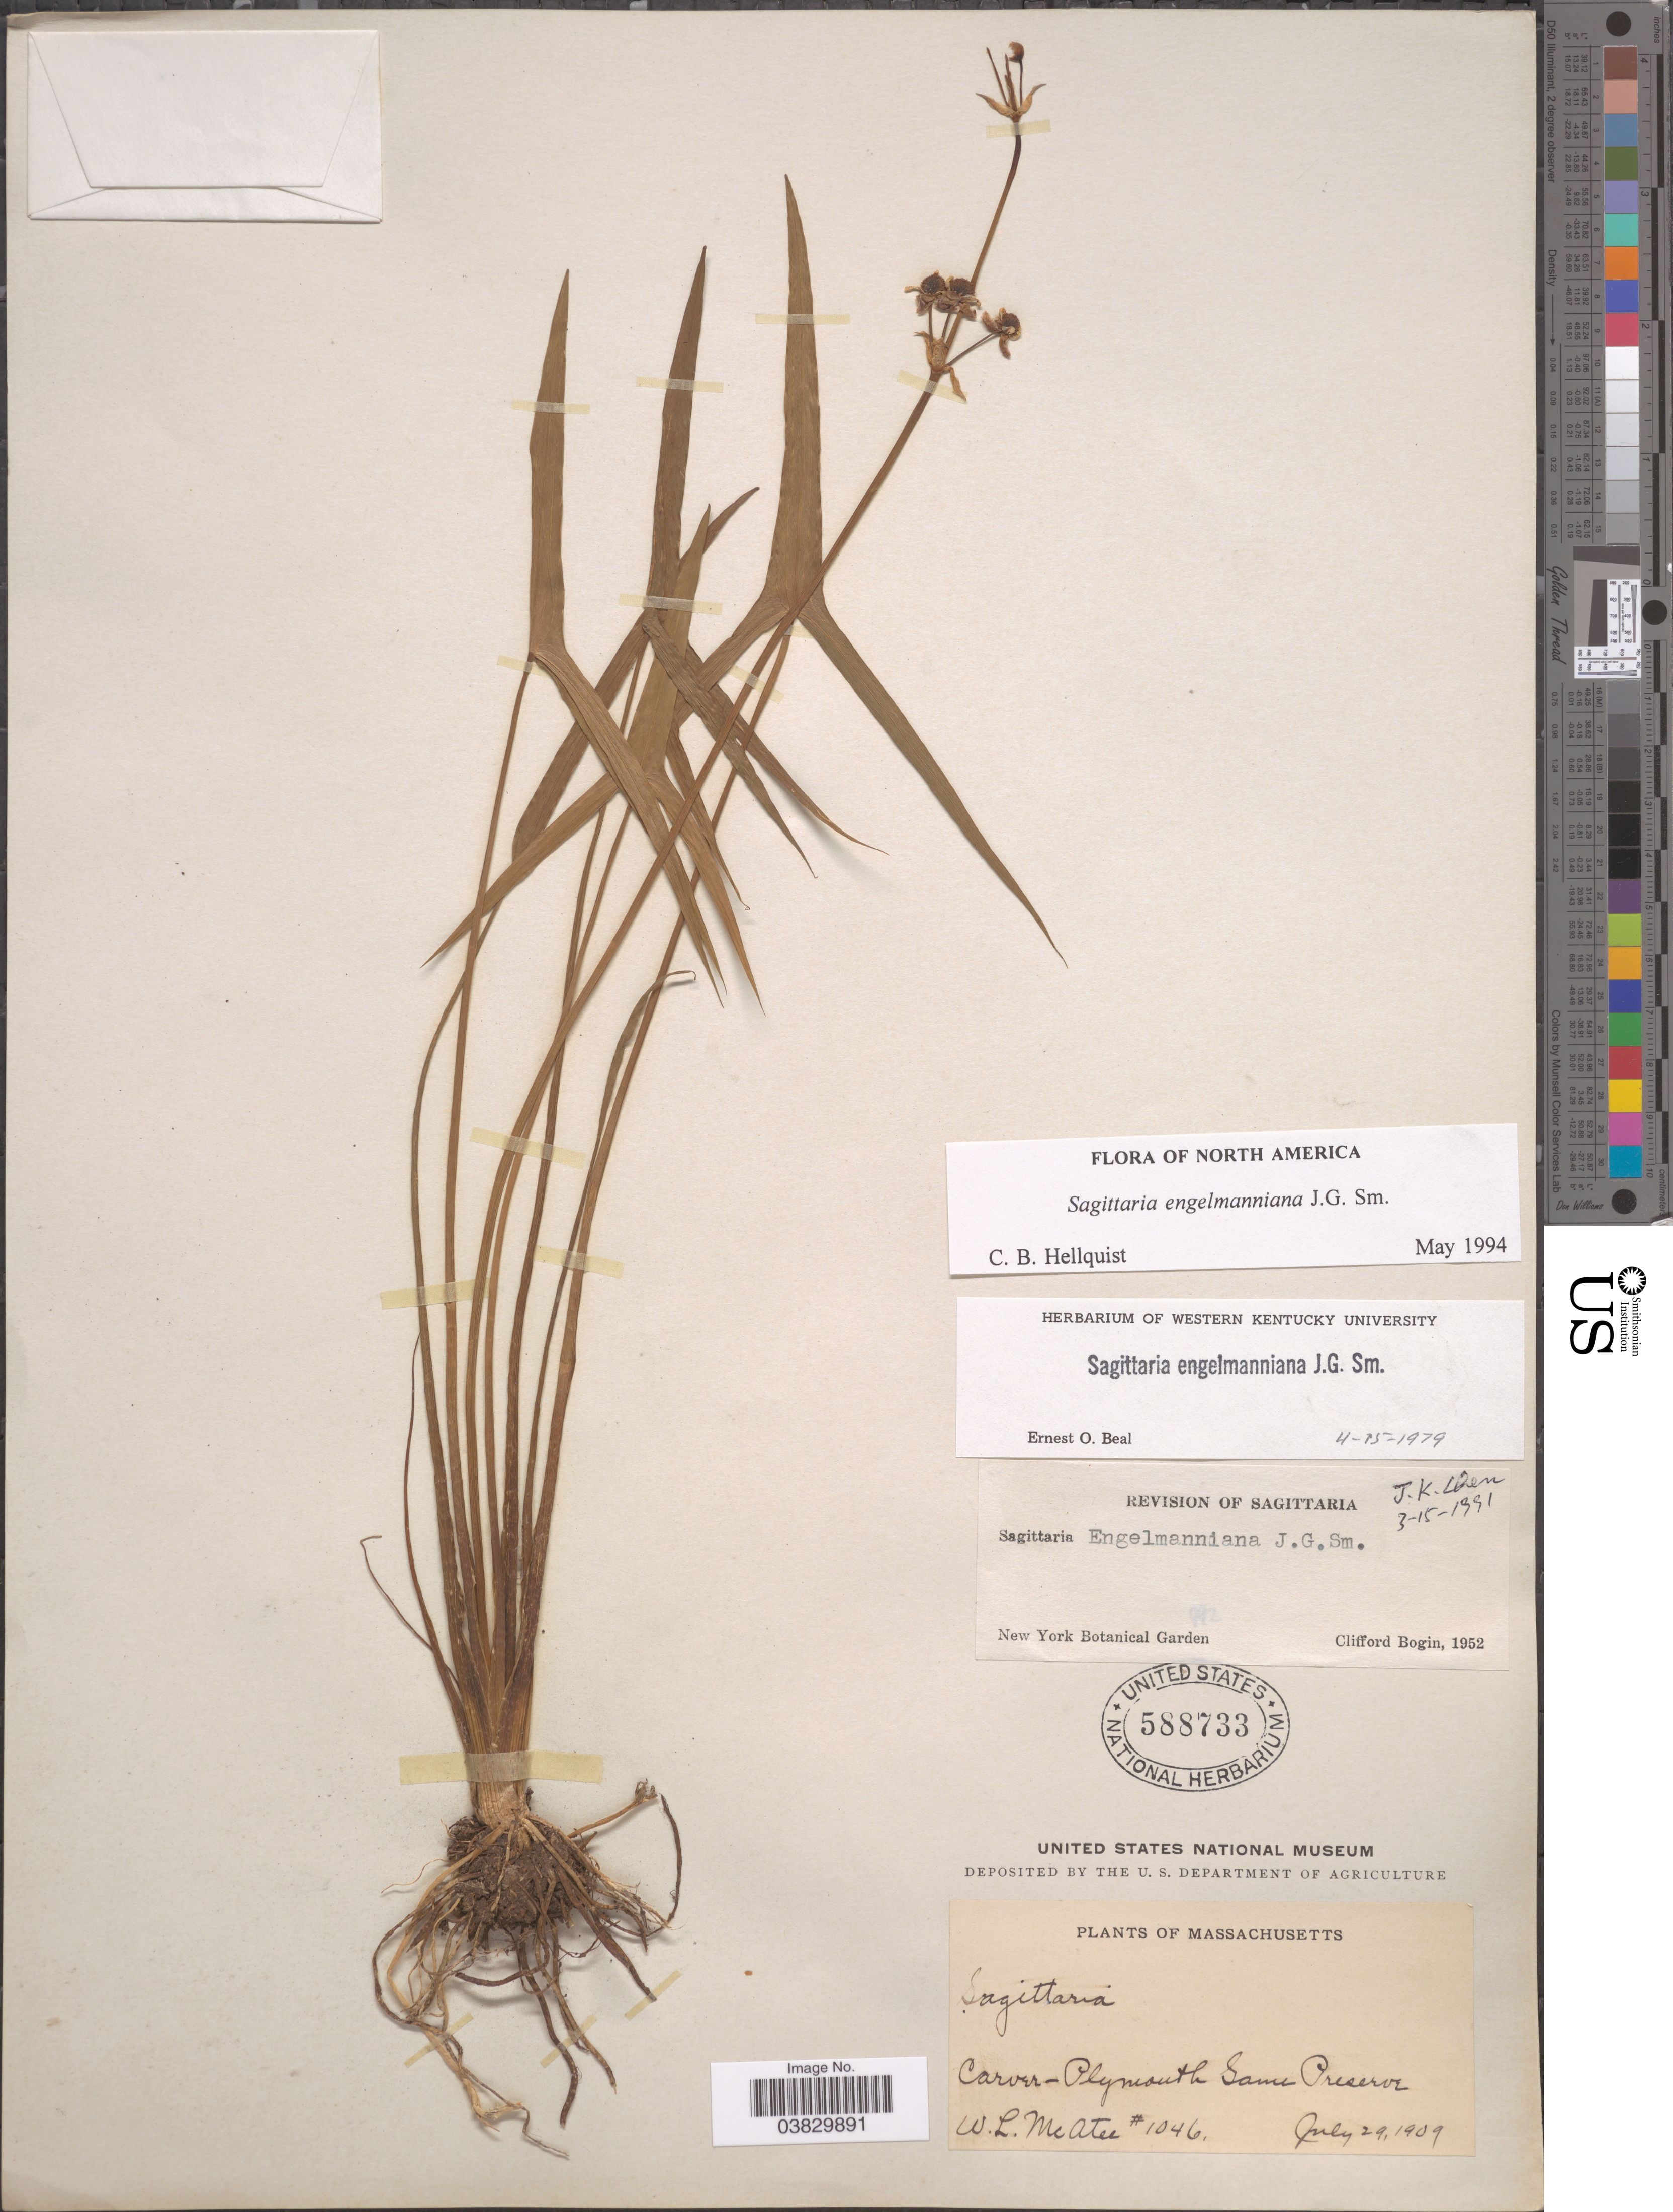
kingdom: Plantae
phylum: Tracheophyta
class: Liliopsida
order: Alismatales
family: Alismataceae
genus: Sagittaria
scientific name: Sagittaria engelmanniana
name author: J.G. Sm.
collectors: W. McAtee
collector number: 1046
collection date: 1909-07-29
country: United States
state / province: Massachusetts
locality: Carver-Plymouth Game Preserve.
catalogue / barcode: US 588733